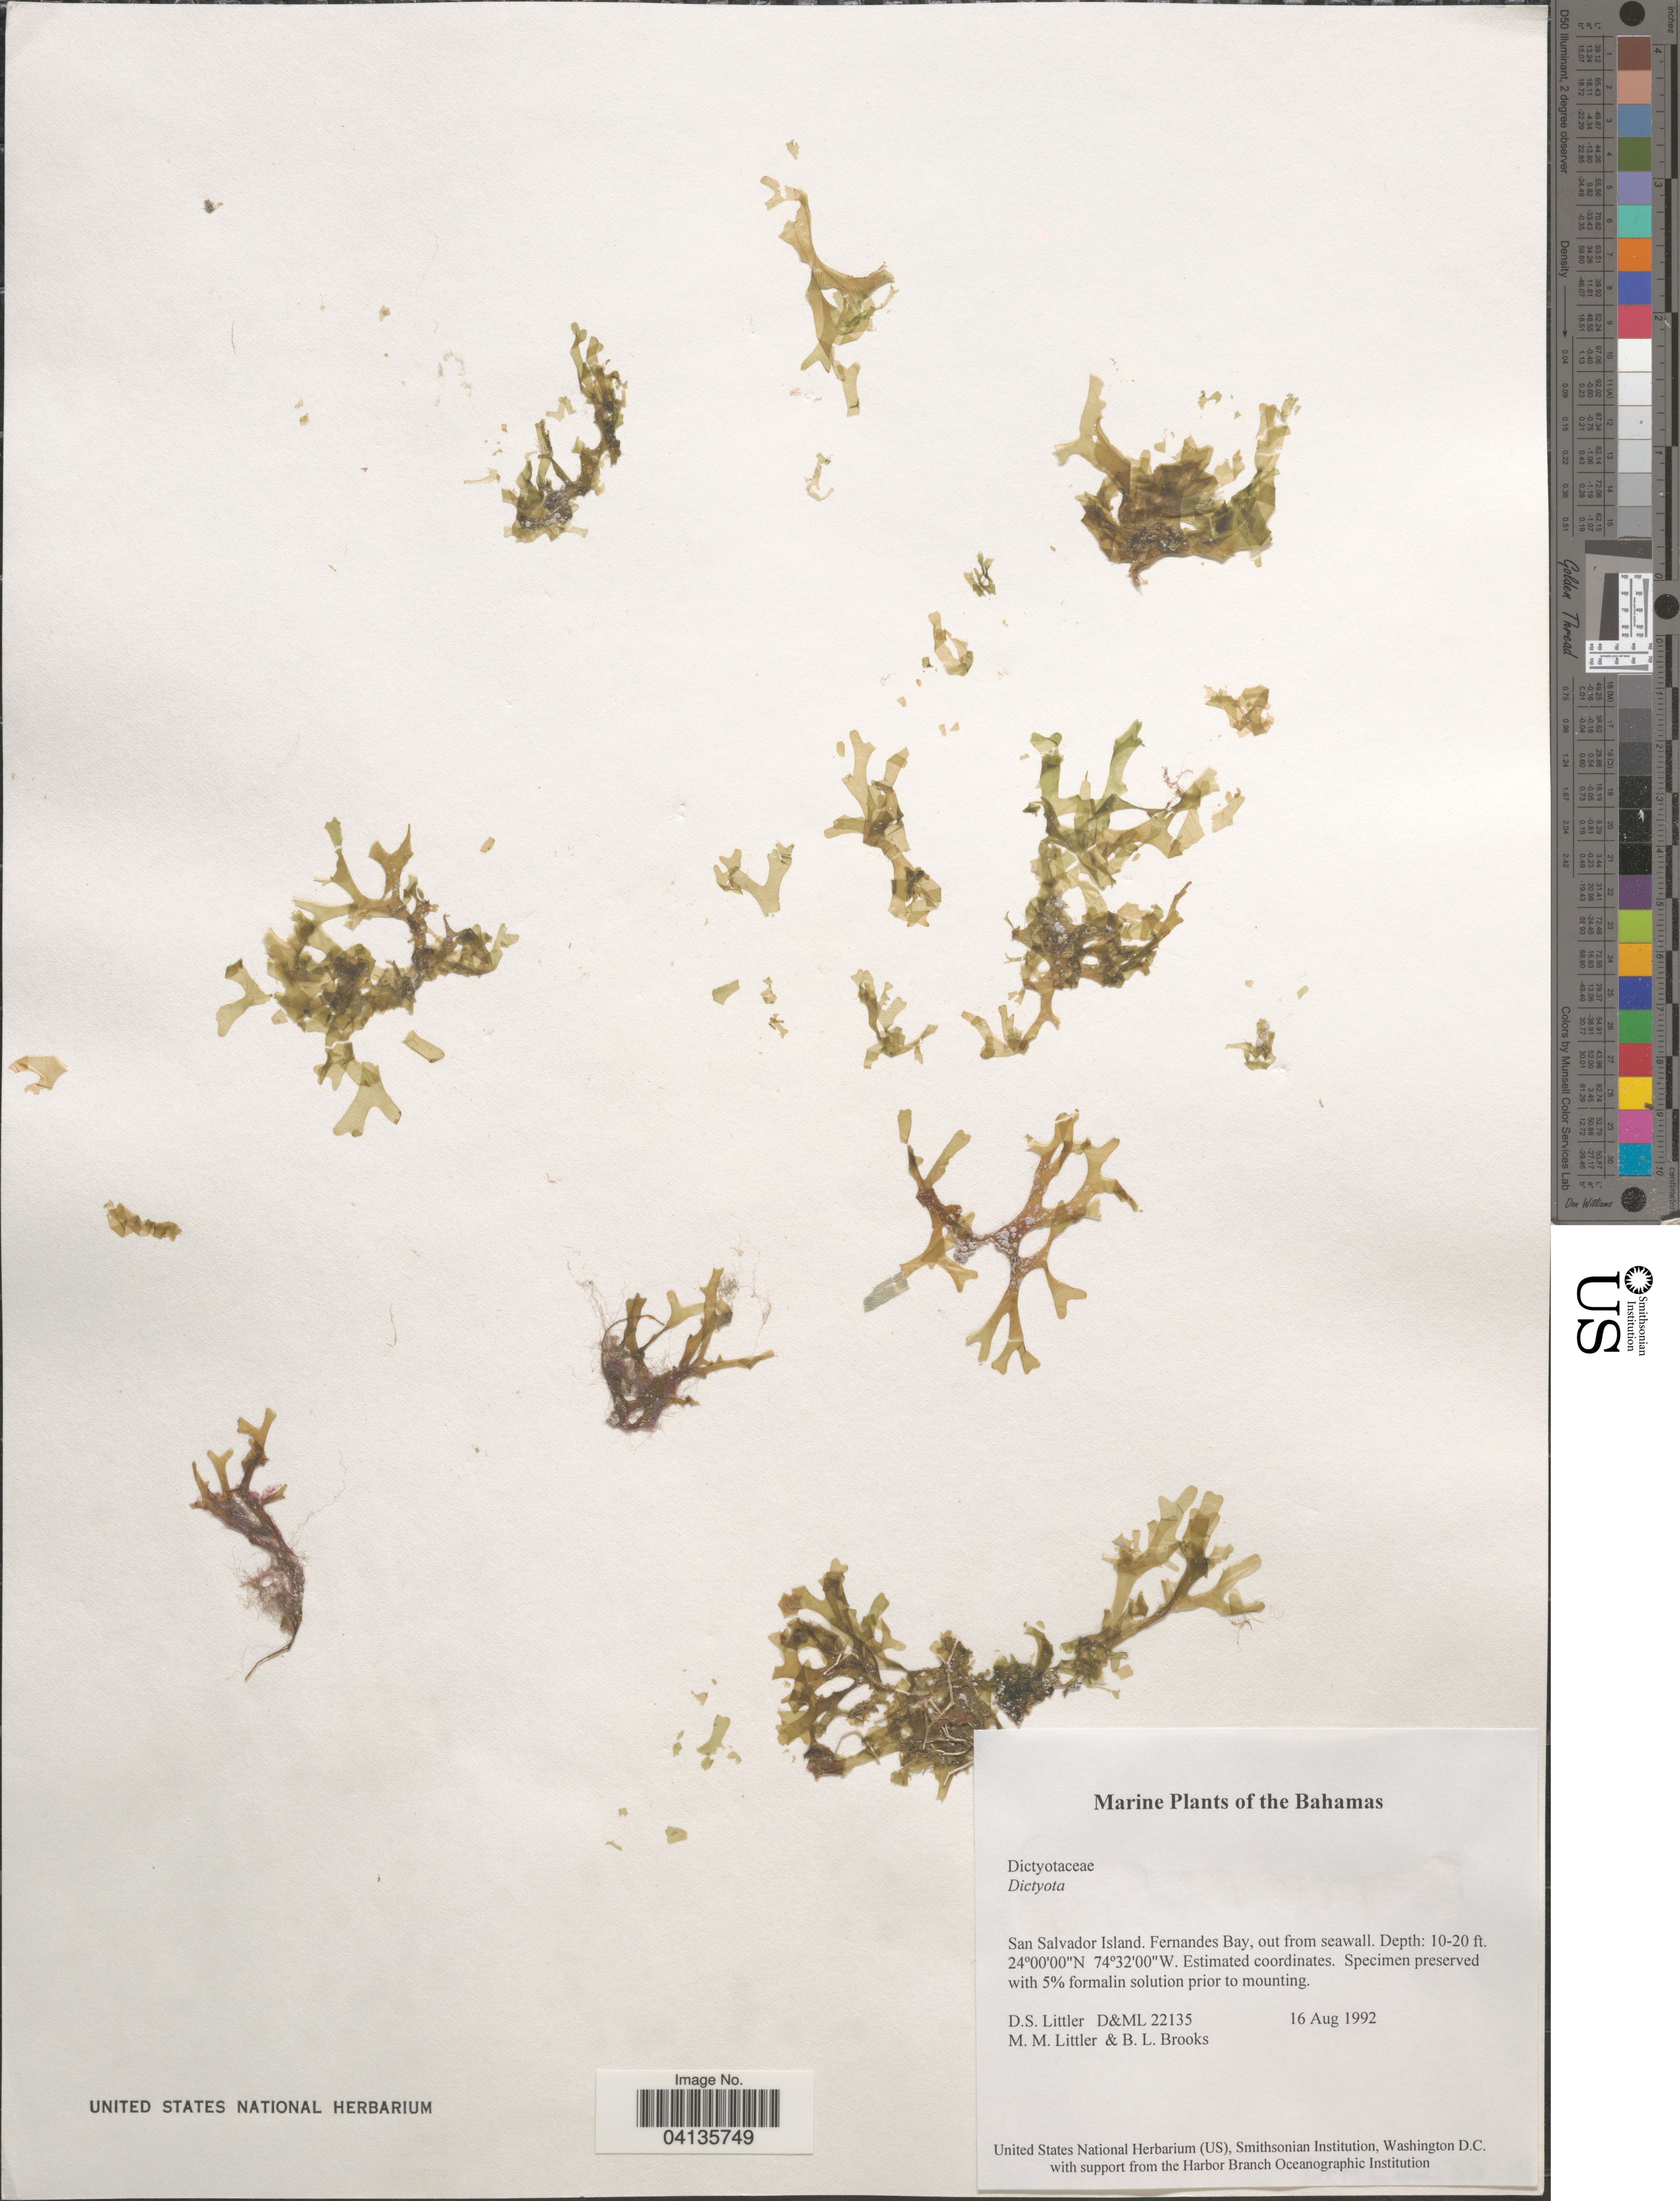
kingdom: Chromista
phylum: Ochrophyta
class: Phaeophyceae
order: Dictyotales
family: Dictyotaceae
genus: Dictyota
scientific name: Dictyota sp.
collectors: D. S. Littler & B. Brooks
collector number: D&ML22135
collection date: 1992-08-16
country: Bahamas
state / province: San Salvador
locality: Fernandes Bay, out from seawall.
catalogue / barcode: US 238555